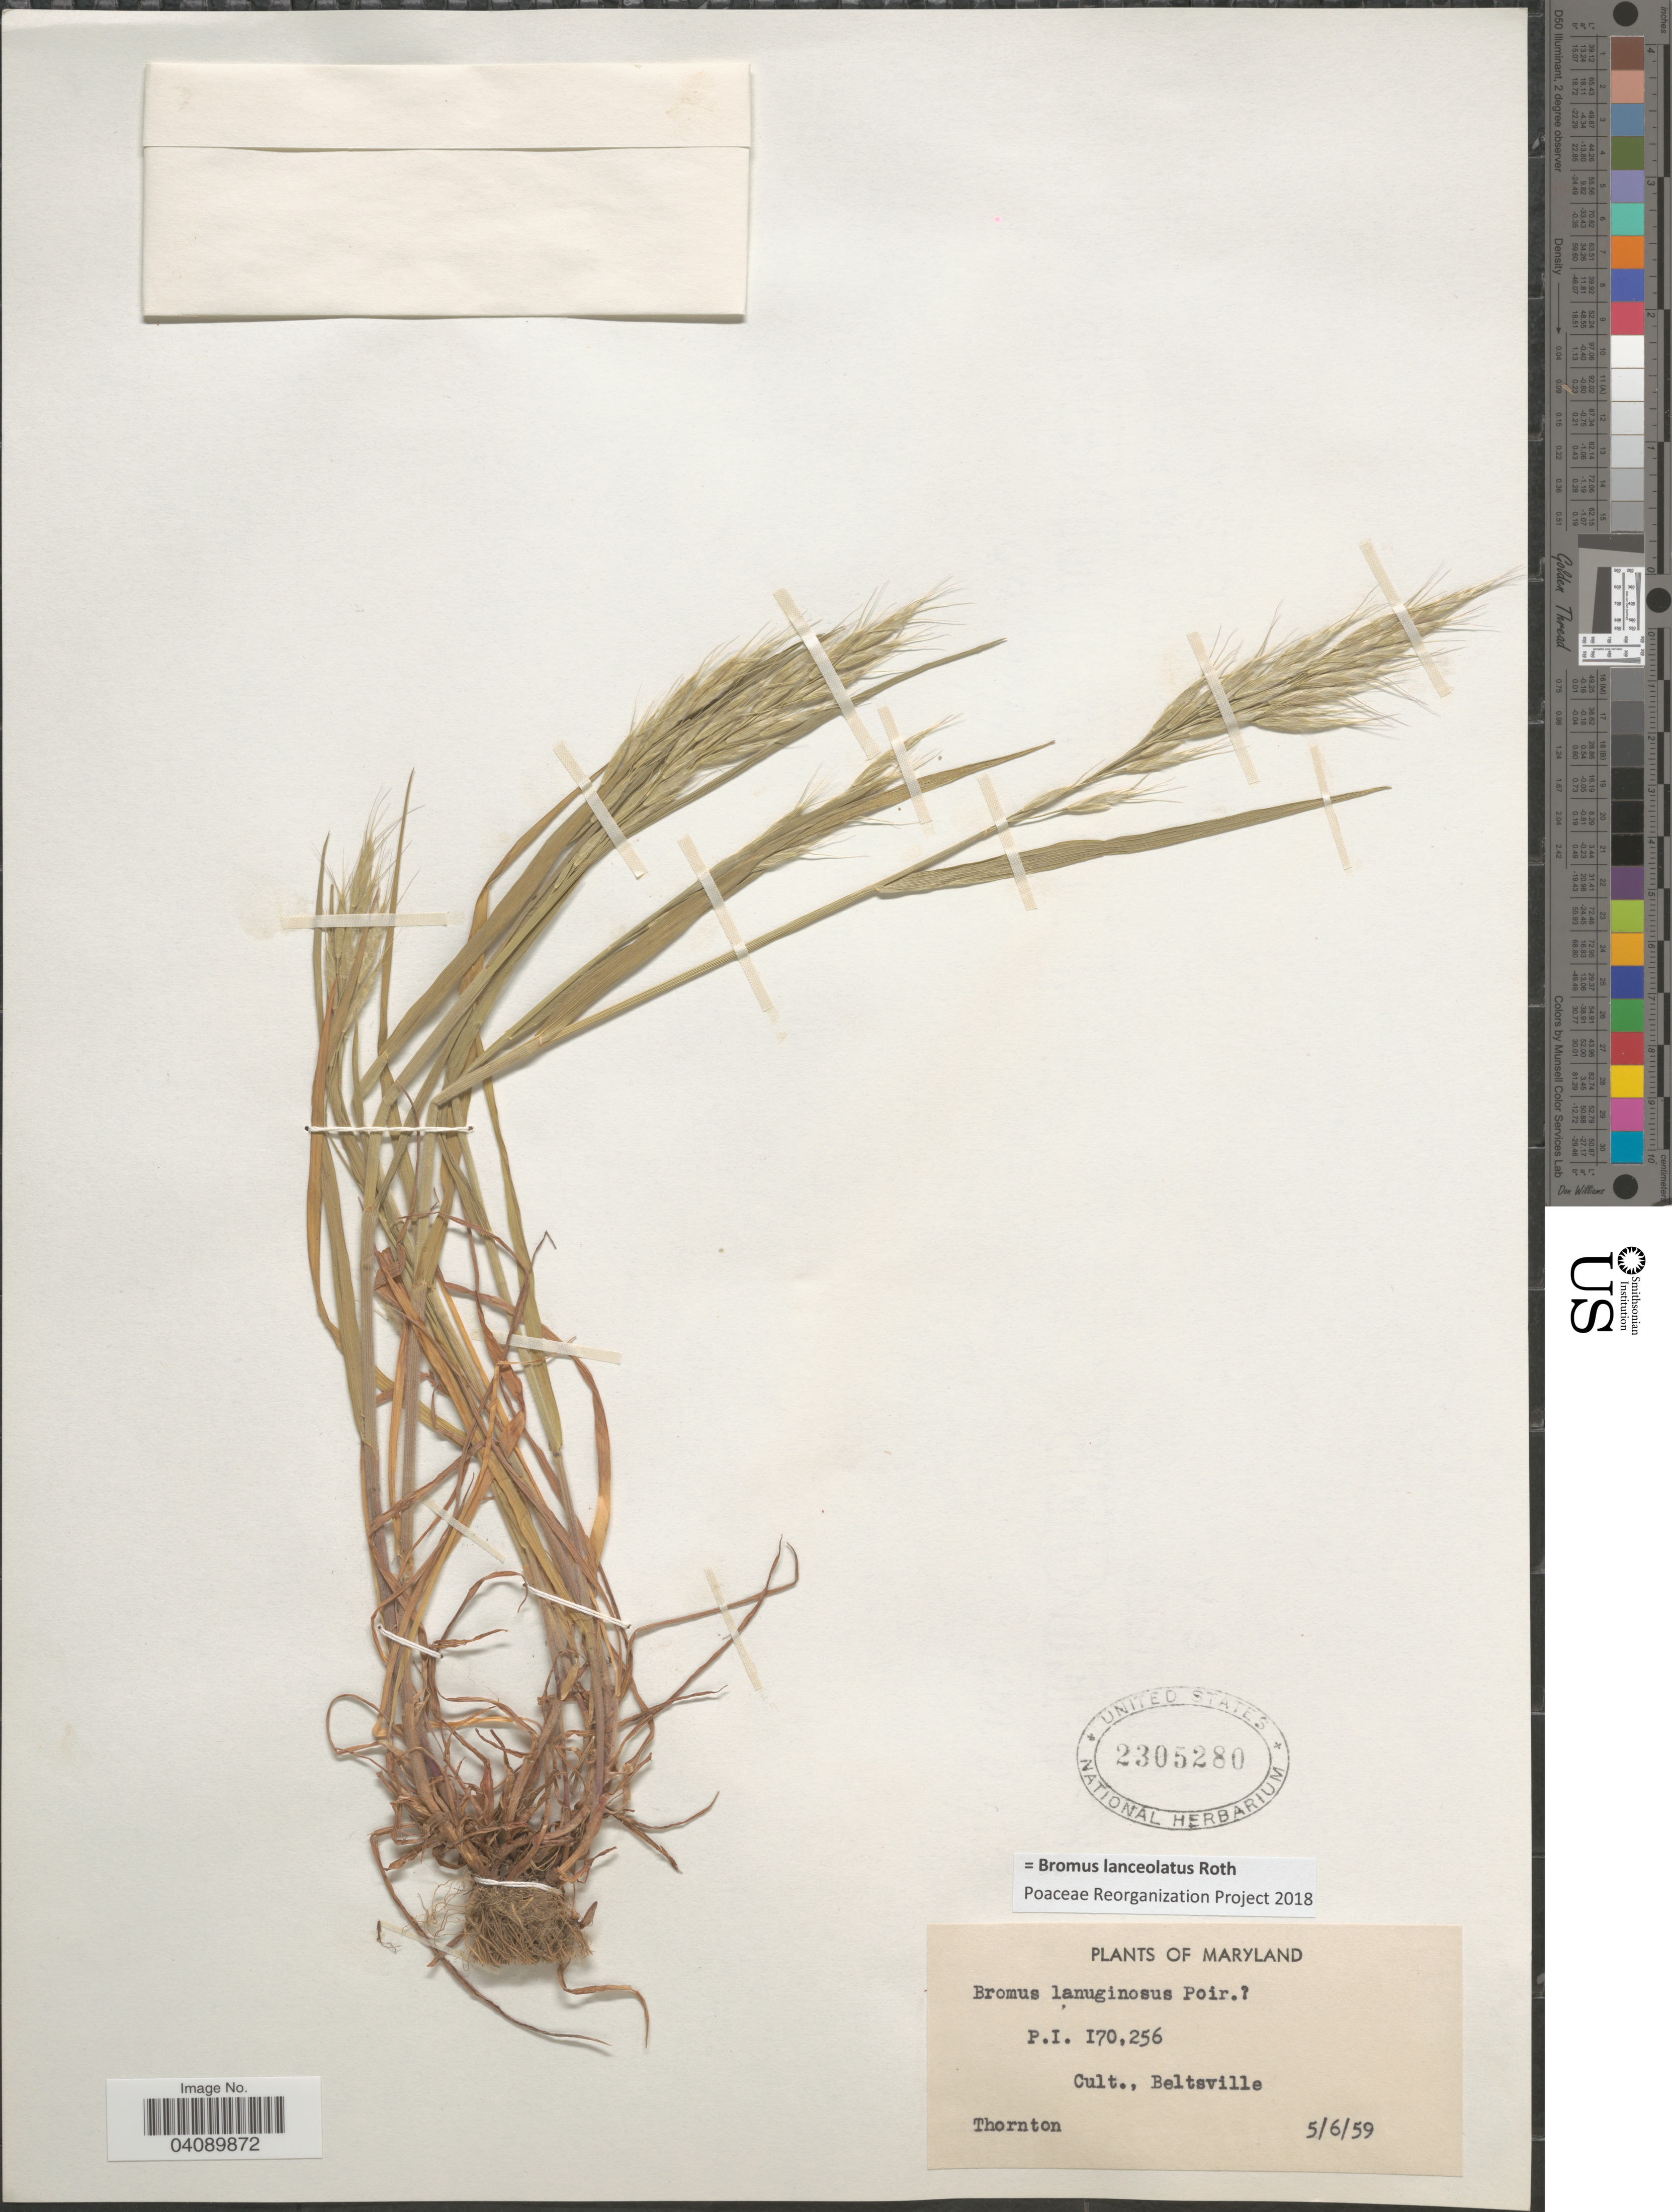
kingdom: Plantae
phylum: Tracheophyta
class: Liliopsida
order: Poales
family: Poaceae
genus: Bromus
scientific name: Bromus lanceolatus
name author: Roth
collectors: Thornton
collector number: P.I. 170256?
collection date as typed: Transcribed d/m/y: 6/5/59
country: United States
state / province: Maryland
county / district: Prince George's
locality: Cult., Beltsville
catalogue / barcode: US 2305280